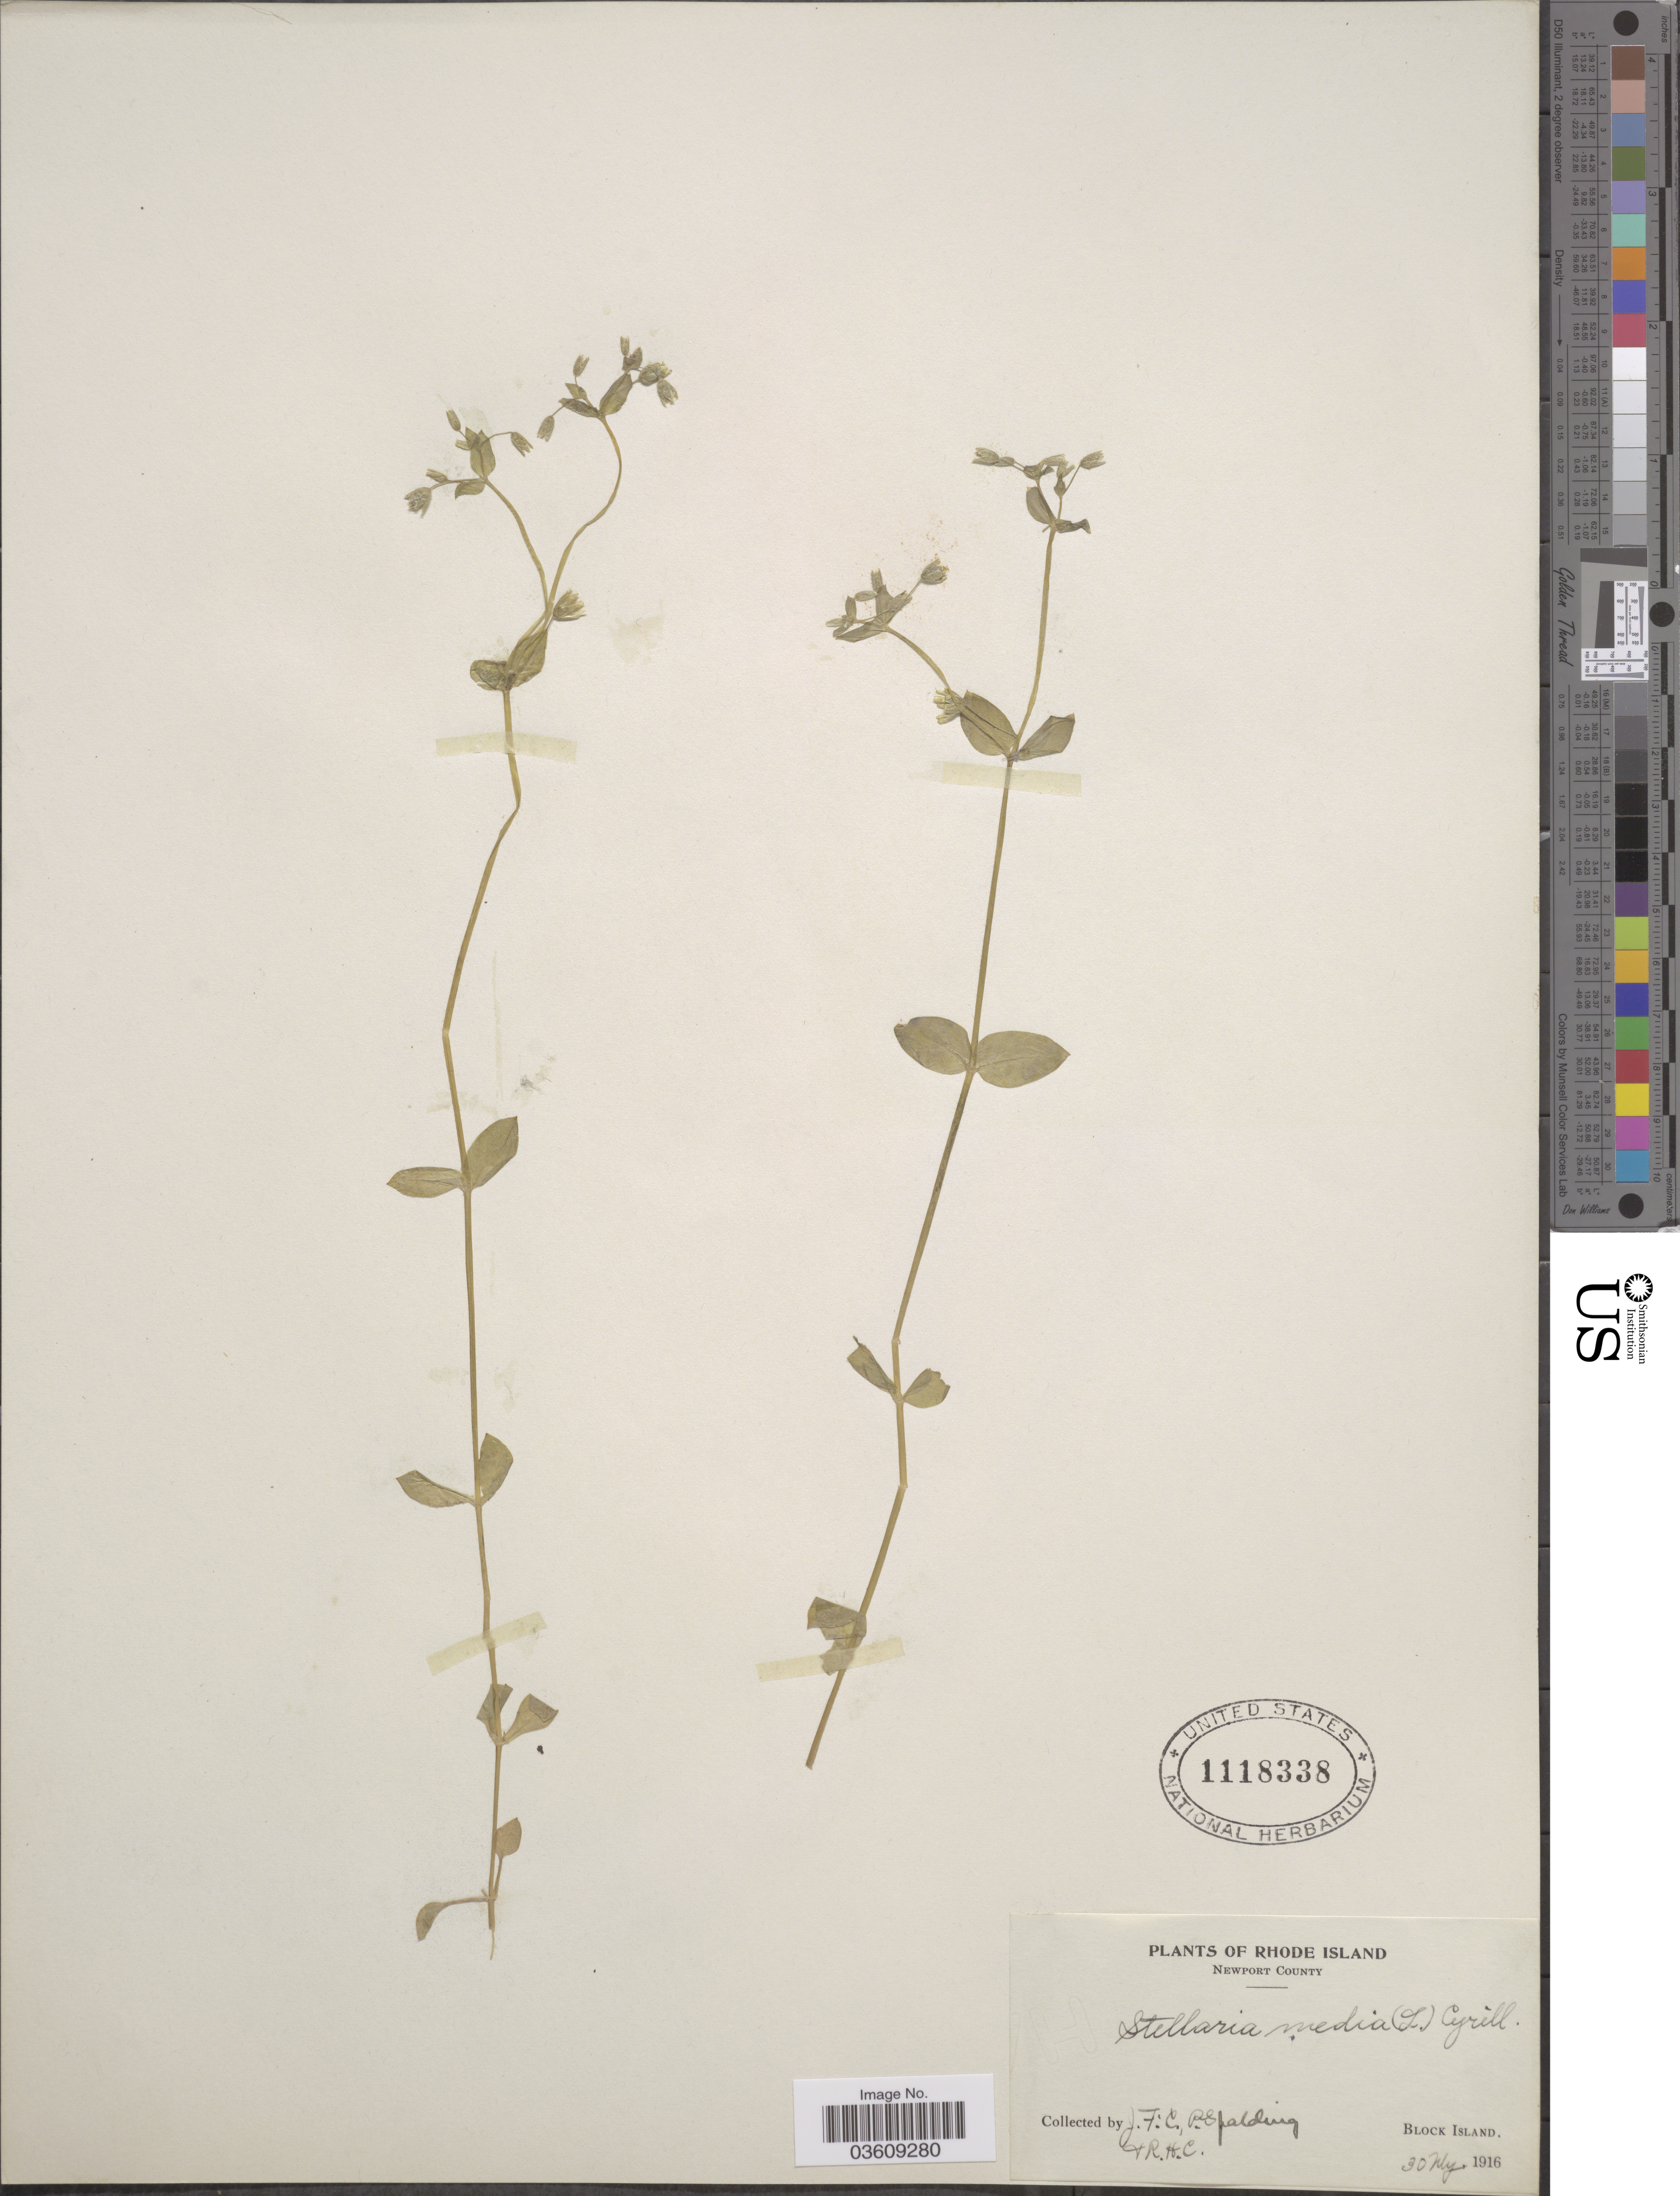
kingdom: Plantae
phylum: Tracheophyta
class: Magnoliopsida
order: Caryophyllales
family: Caryophyllaceae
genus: Stellaria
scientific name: Stellaria media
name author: (L.) Vill.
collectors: J. Collins, P. Spalding & R. H. C.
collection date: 1916-07-30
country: United States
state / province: Rhode Island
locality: Newport County. Block Island.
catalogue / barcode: US 1118338